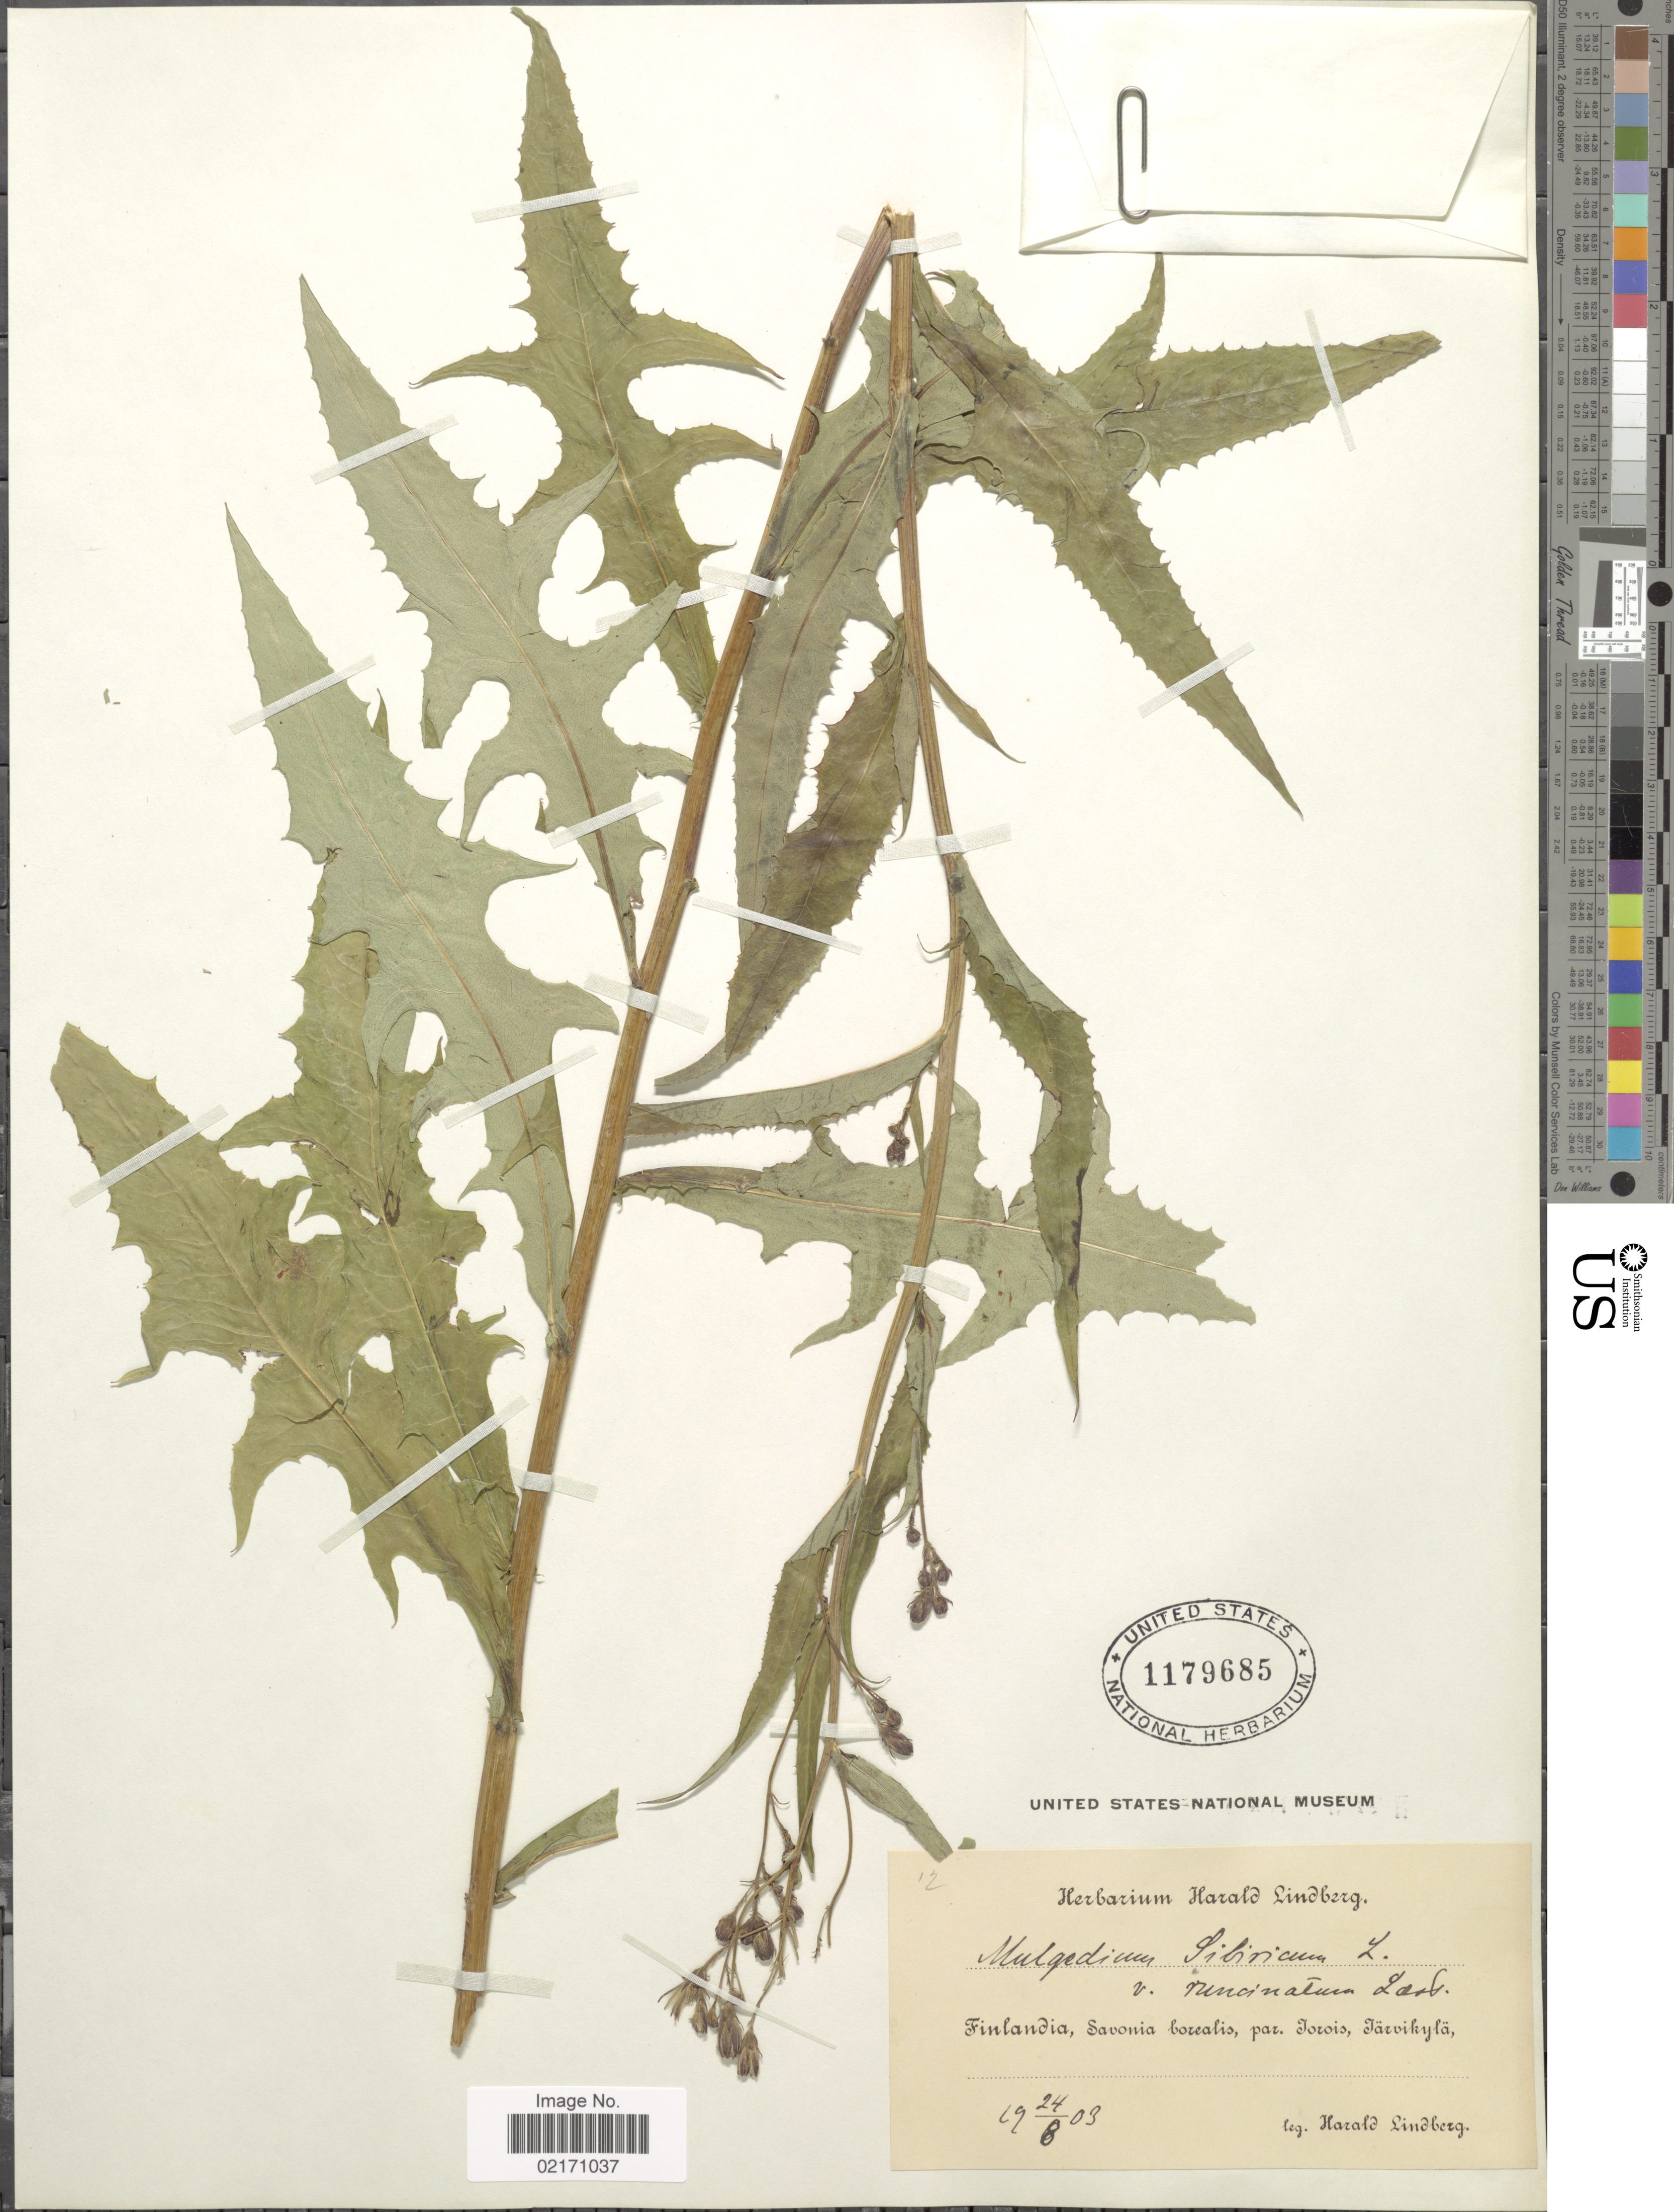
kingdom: Plantae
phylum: Tracheophyta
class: Magnoliopsida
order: Asterales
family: Asteraceae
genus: Lactuca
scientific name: Lactuca sibirica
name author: (L.) Maxim.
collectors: H. Lindberg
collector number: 12?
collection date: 1903-08-24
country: Finland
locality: Finlandia, Savonia borealis, par. Torois, Tarvikyla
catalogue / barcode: US 1179685